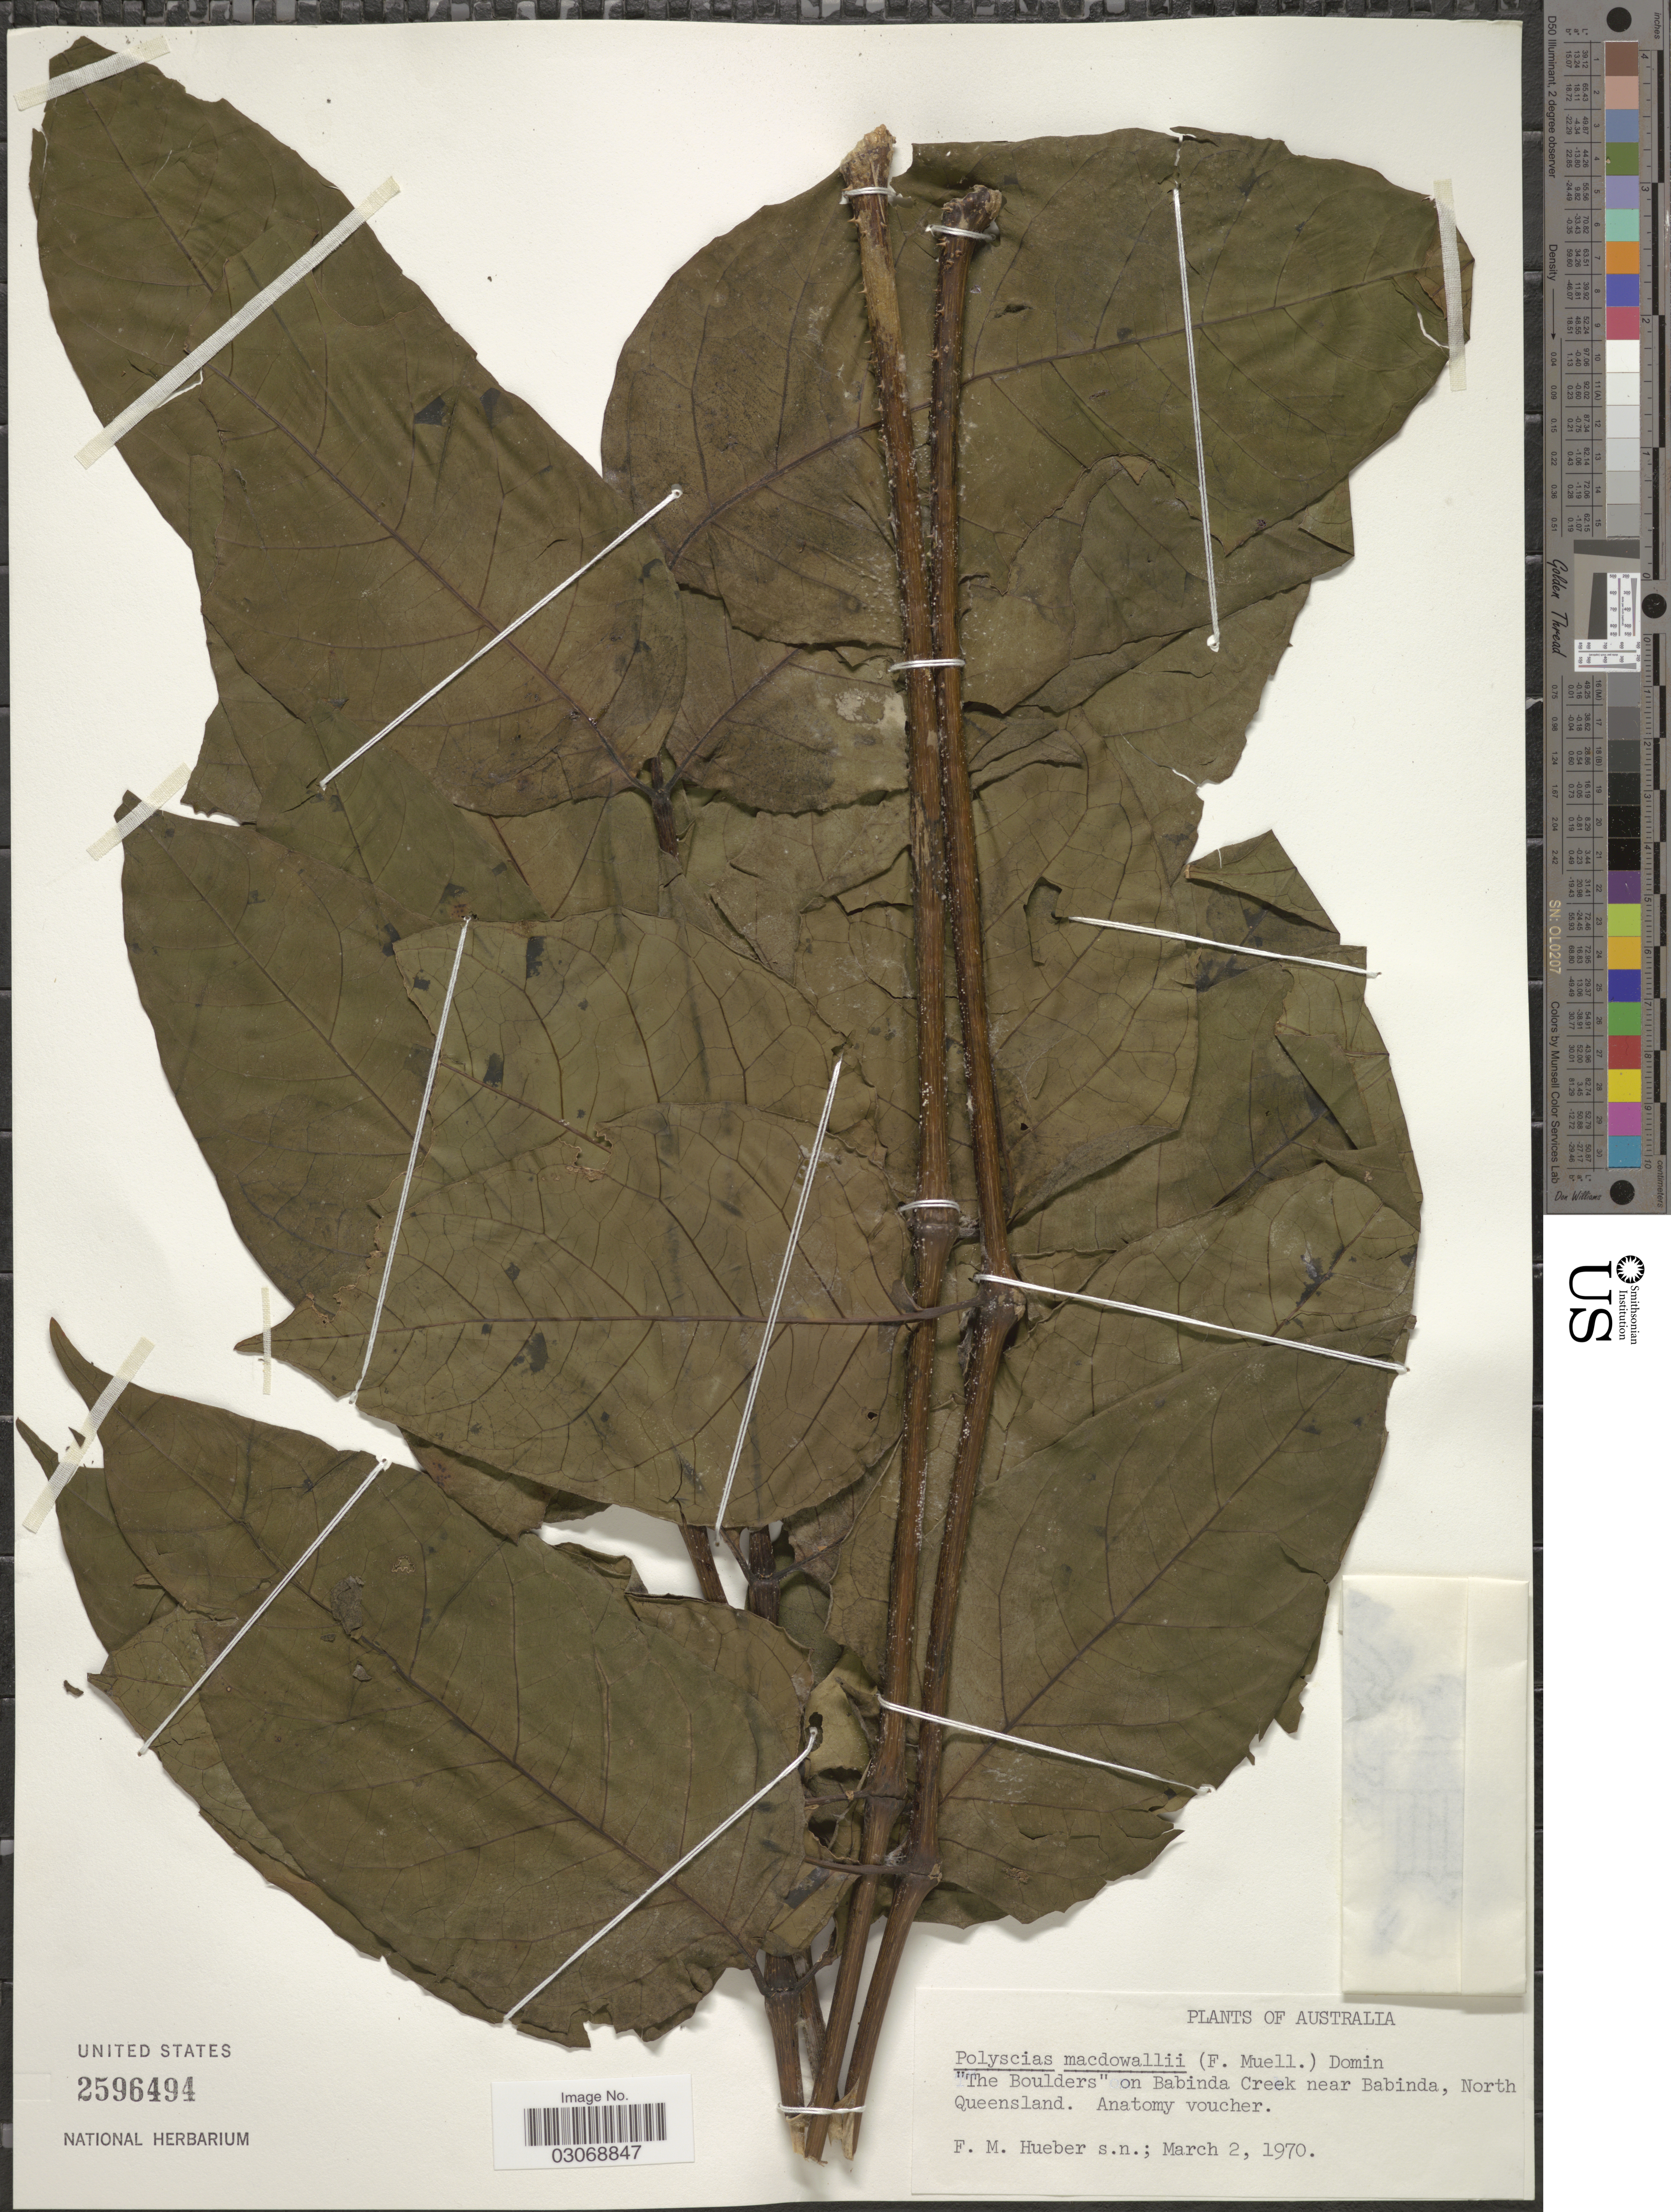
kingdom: Plantae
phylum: Tracheophyta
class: Magnoliopsida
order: Apiales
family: Araliaceae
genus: Polyscias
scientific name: Polyscias macdowallii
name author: (F. Muell.) Domin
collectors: F. Hueber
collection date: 1970-03-02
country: Australia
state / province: Queensland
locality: The Boulders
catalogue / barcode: US 2596494